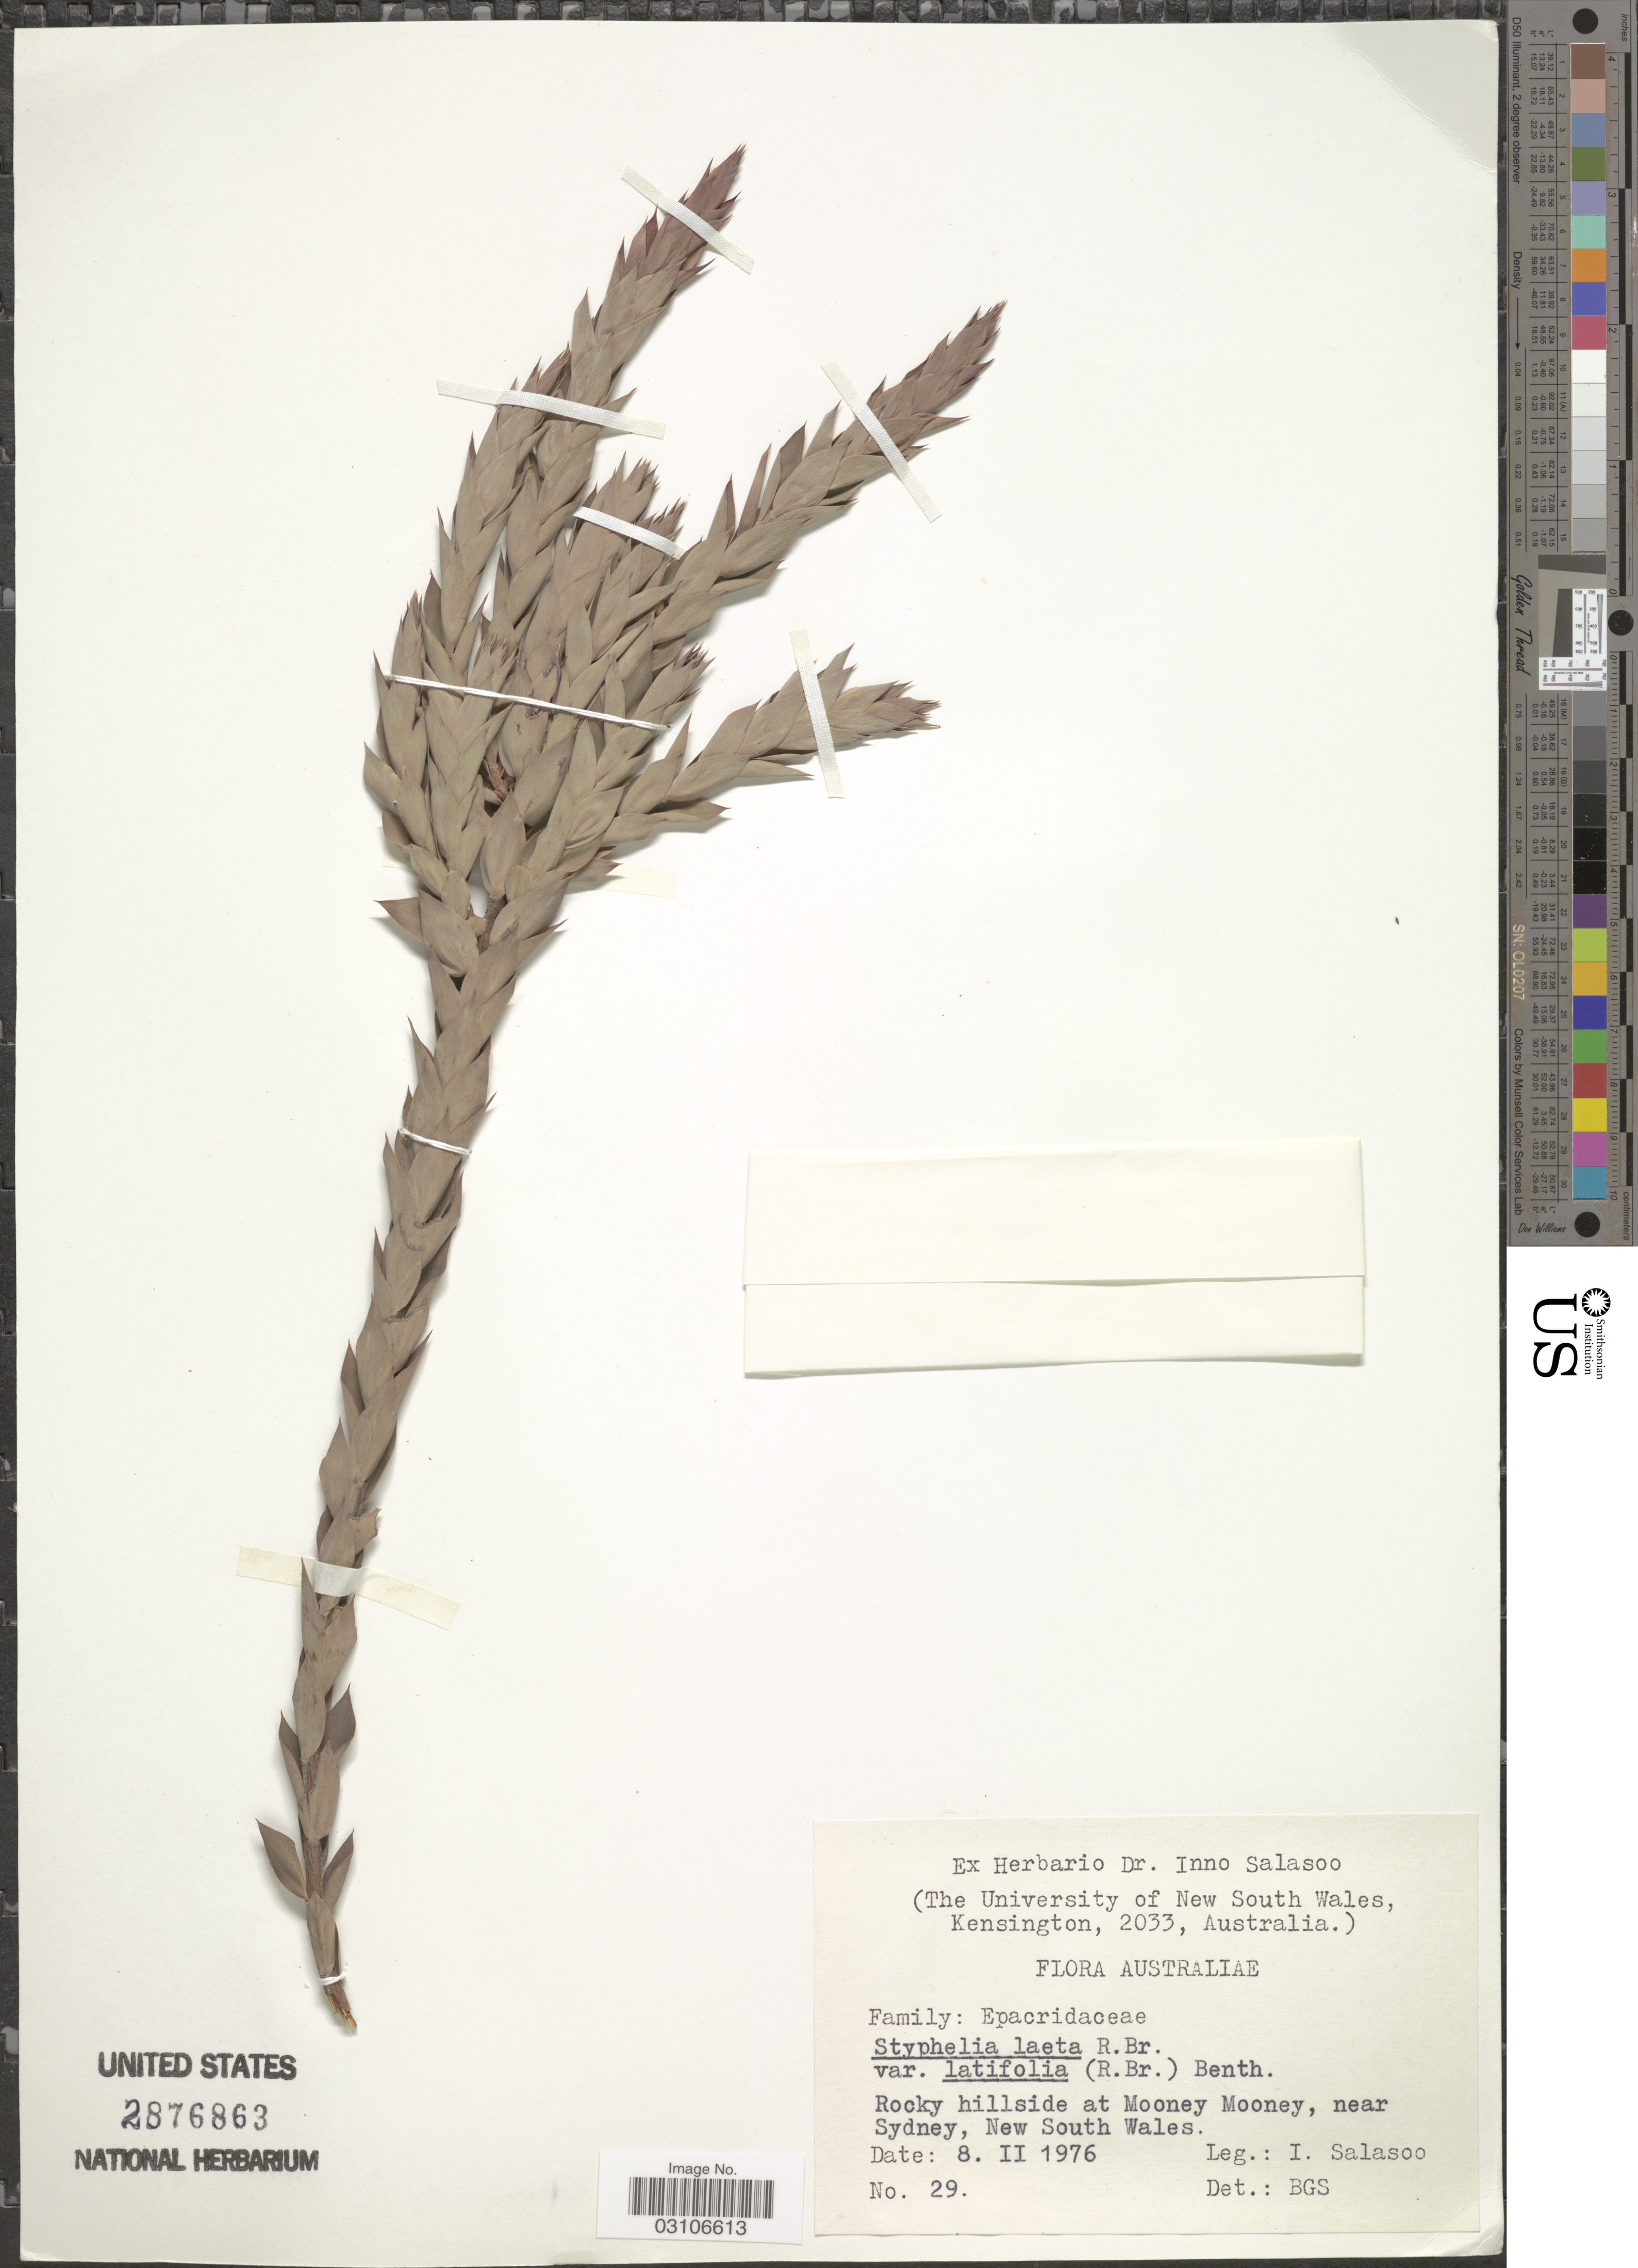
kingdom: Plantae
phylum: Tracheophyta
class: Magnoliopsida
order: Ericales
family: Ericaceae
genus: Styphelia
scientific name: Styphelia laeta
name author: R. Br.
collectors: I. Salasoo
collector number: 29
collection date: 1976-02-08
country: Australia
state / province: New South Wales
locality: Rocky hillside at Mooney Mooney, near Sydney.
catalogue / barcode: US 2876863